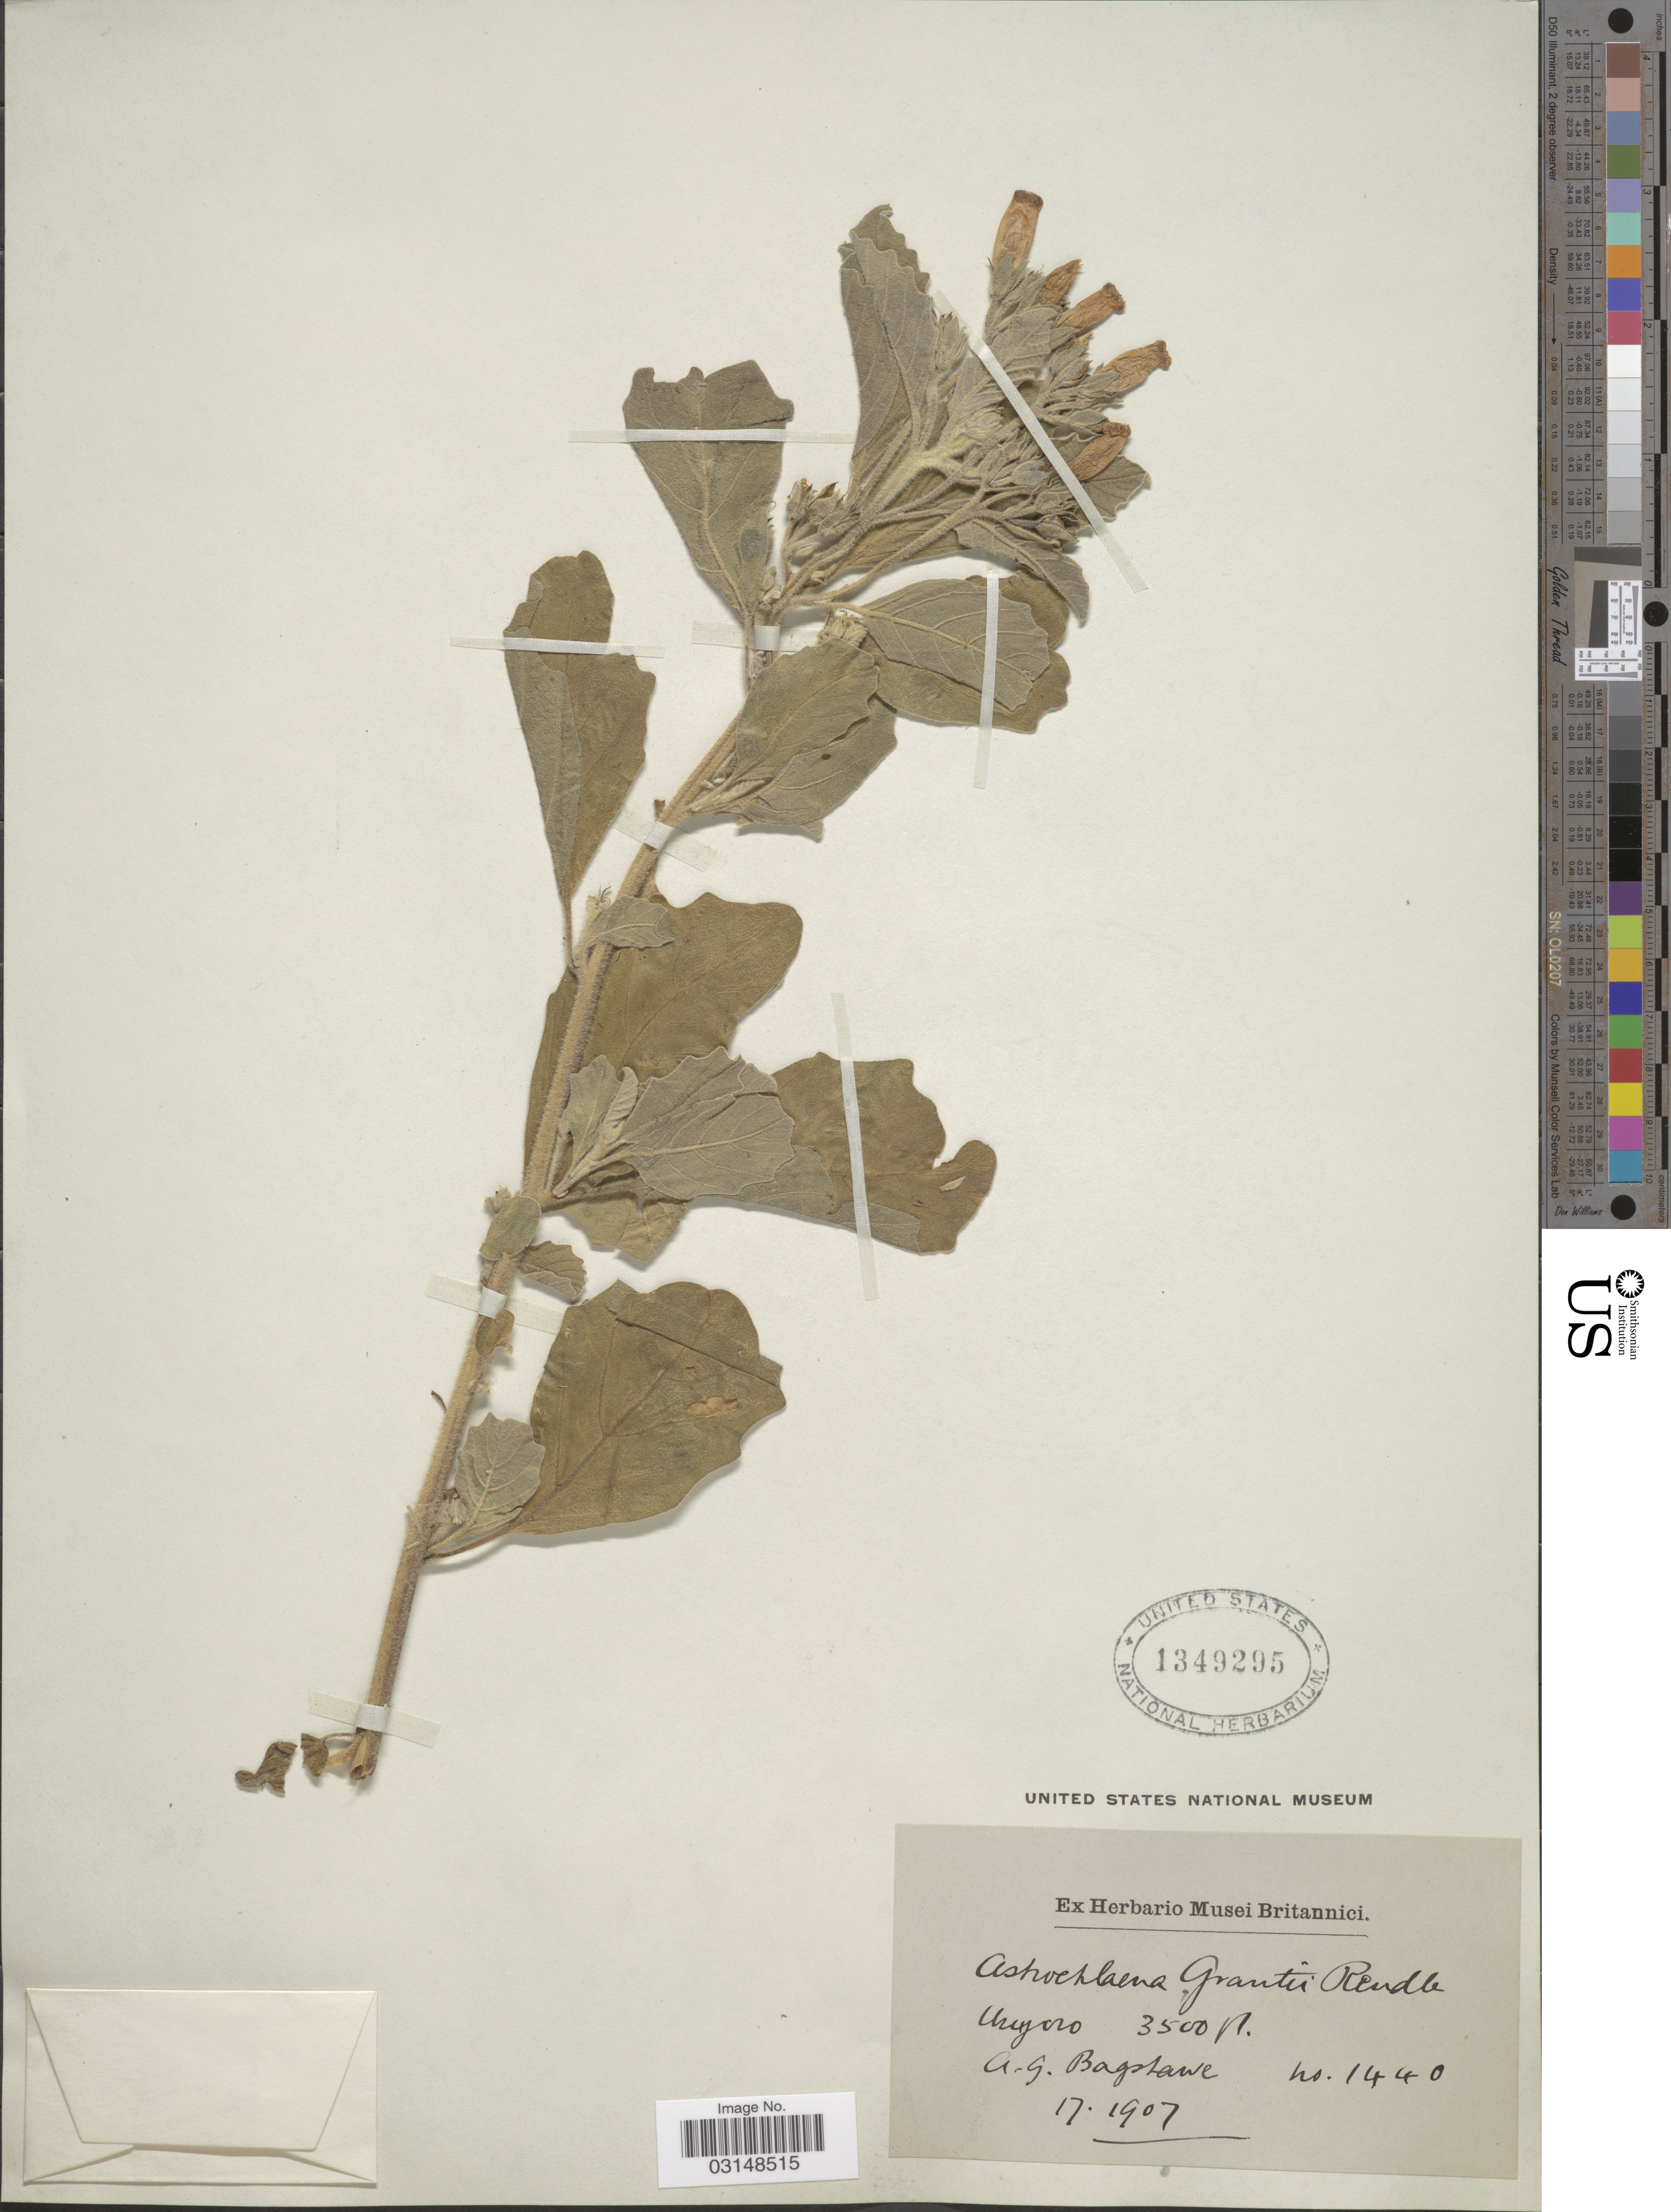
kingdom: Plantae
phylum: Tracheophyta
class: Magnoliopsida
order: Solanales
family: Convolvulaceae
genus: Astripomoea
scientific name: Astripomoea grantii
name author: (Rendle) Verdc.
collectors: A. Bagshawe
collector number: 1440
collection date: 1907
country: Uganda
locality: Unyoro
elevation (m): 1067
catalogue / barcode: US 1349295